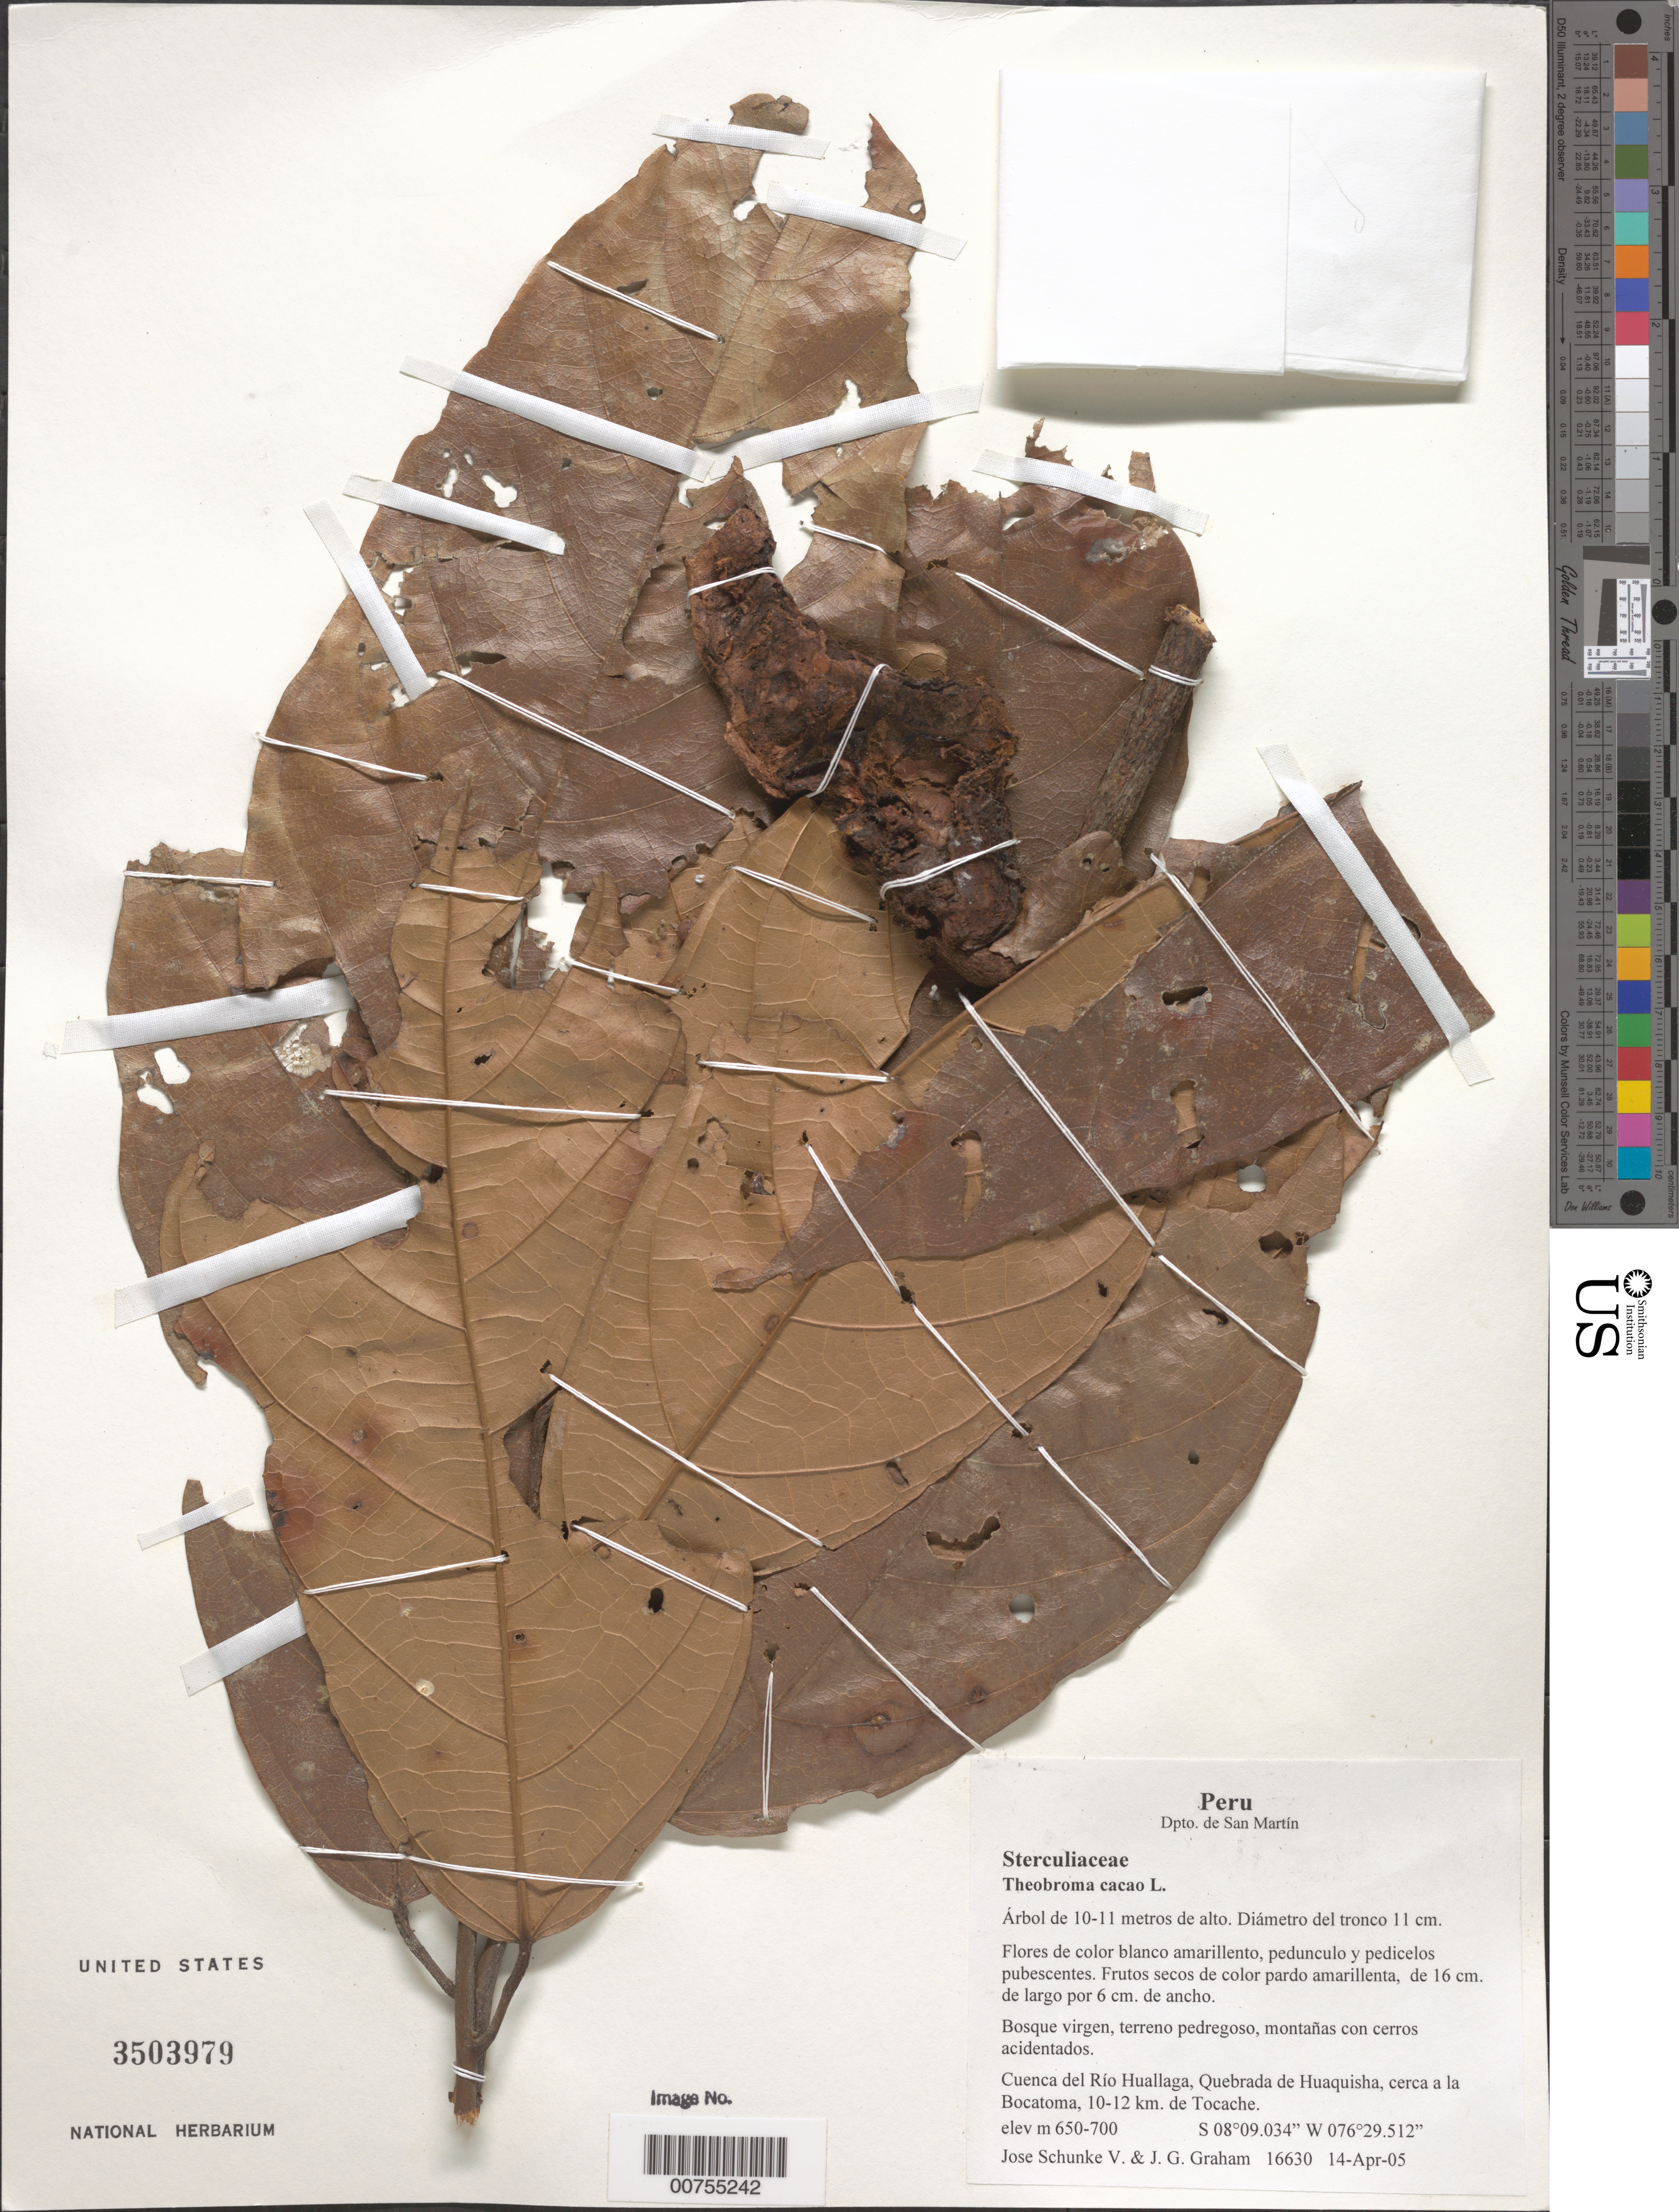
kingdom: Plantae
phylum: Tracheophyta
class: Magnoliopsida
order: Malvales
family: Malvaceae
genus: Theobroma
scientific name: Theobroma cacao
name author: L.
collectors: J. Schunke Vigo & J. Graham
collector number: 16630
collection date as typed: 14 Apr 2005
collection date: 2005-04-14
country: Peru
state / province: San Martín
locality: Cuenca del Río Huallaga, Quebrada Cachiyacu de Huaquisha, cerca a la Bocatoma, 10-12 km de Tocache.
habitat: Bosque virgen, terreno pedregoso, montañas con pequeñas elevaciones.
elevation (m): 650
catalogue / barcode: US 3503979